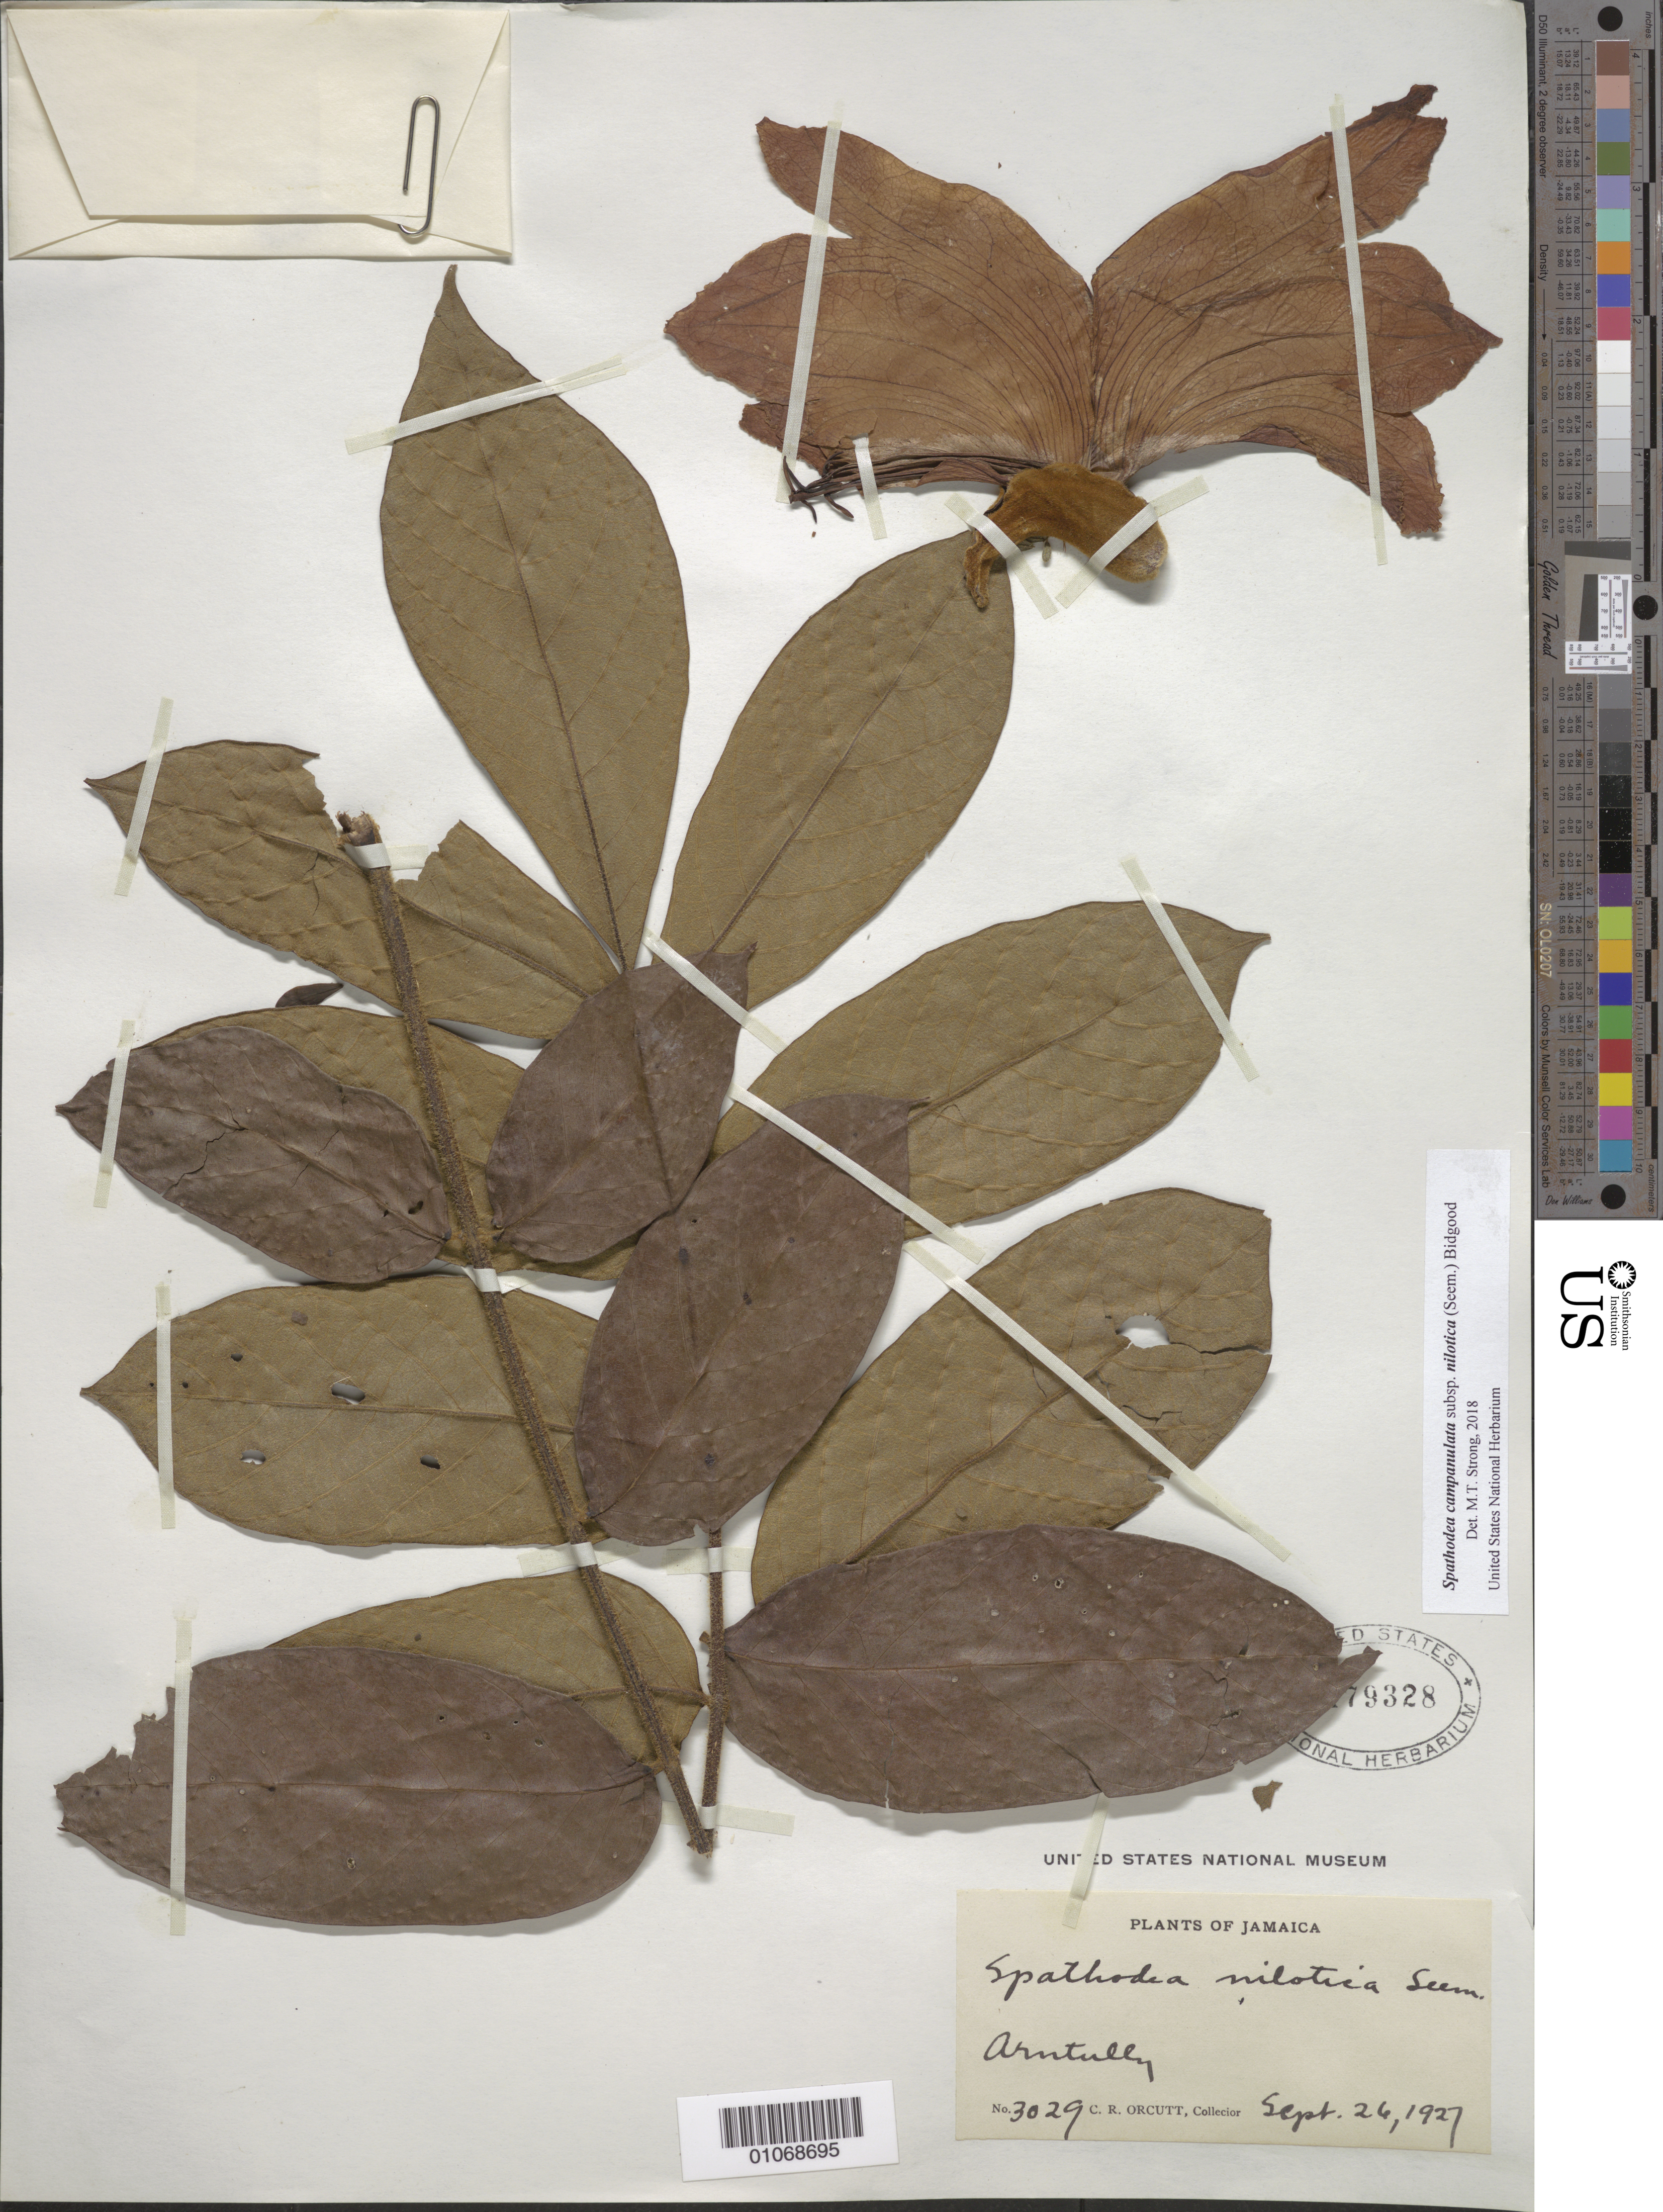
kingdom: Plantae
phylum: Tracheophyta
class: Magnoliopsida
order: Lamiales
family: Bignoniaceae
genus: Spathodea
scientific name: Spathodea nilotica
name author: Seem.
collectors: C. R. Orcutt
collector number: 3029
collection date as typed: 26 Sep 1927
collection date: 1927-09-26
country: Jamaica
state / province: Saint Andrew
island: Jamaica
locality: Arntully.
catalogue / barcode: US 1479328